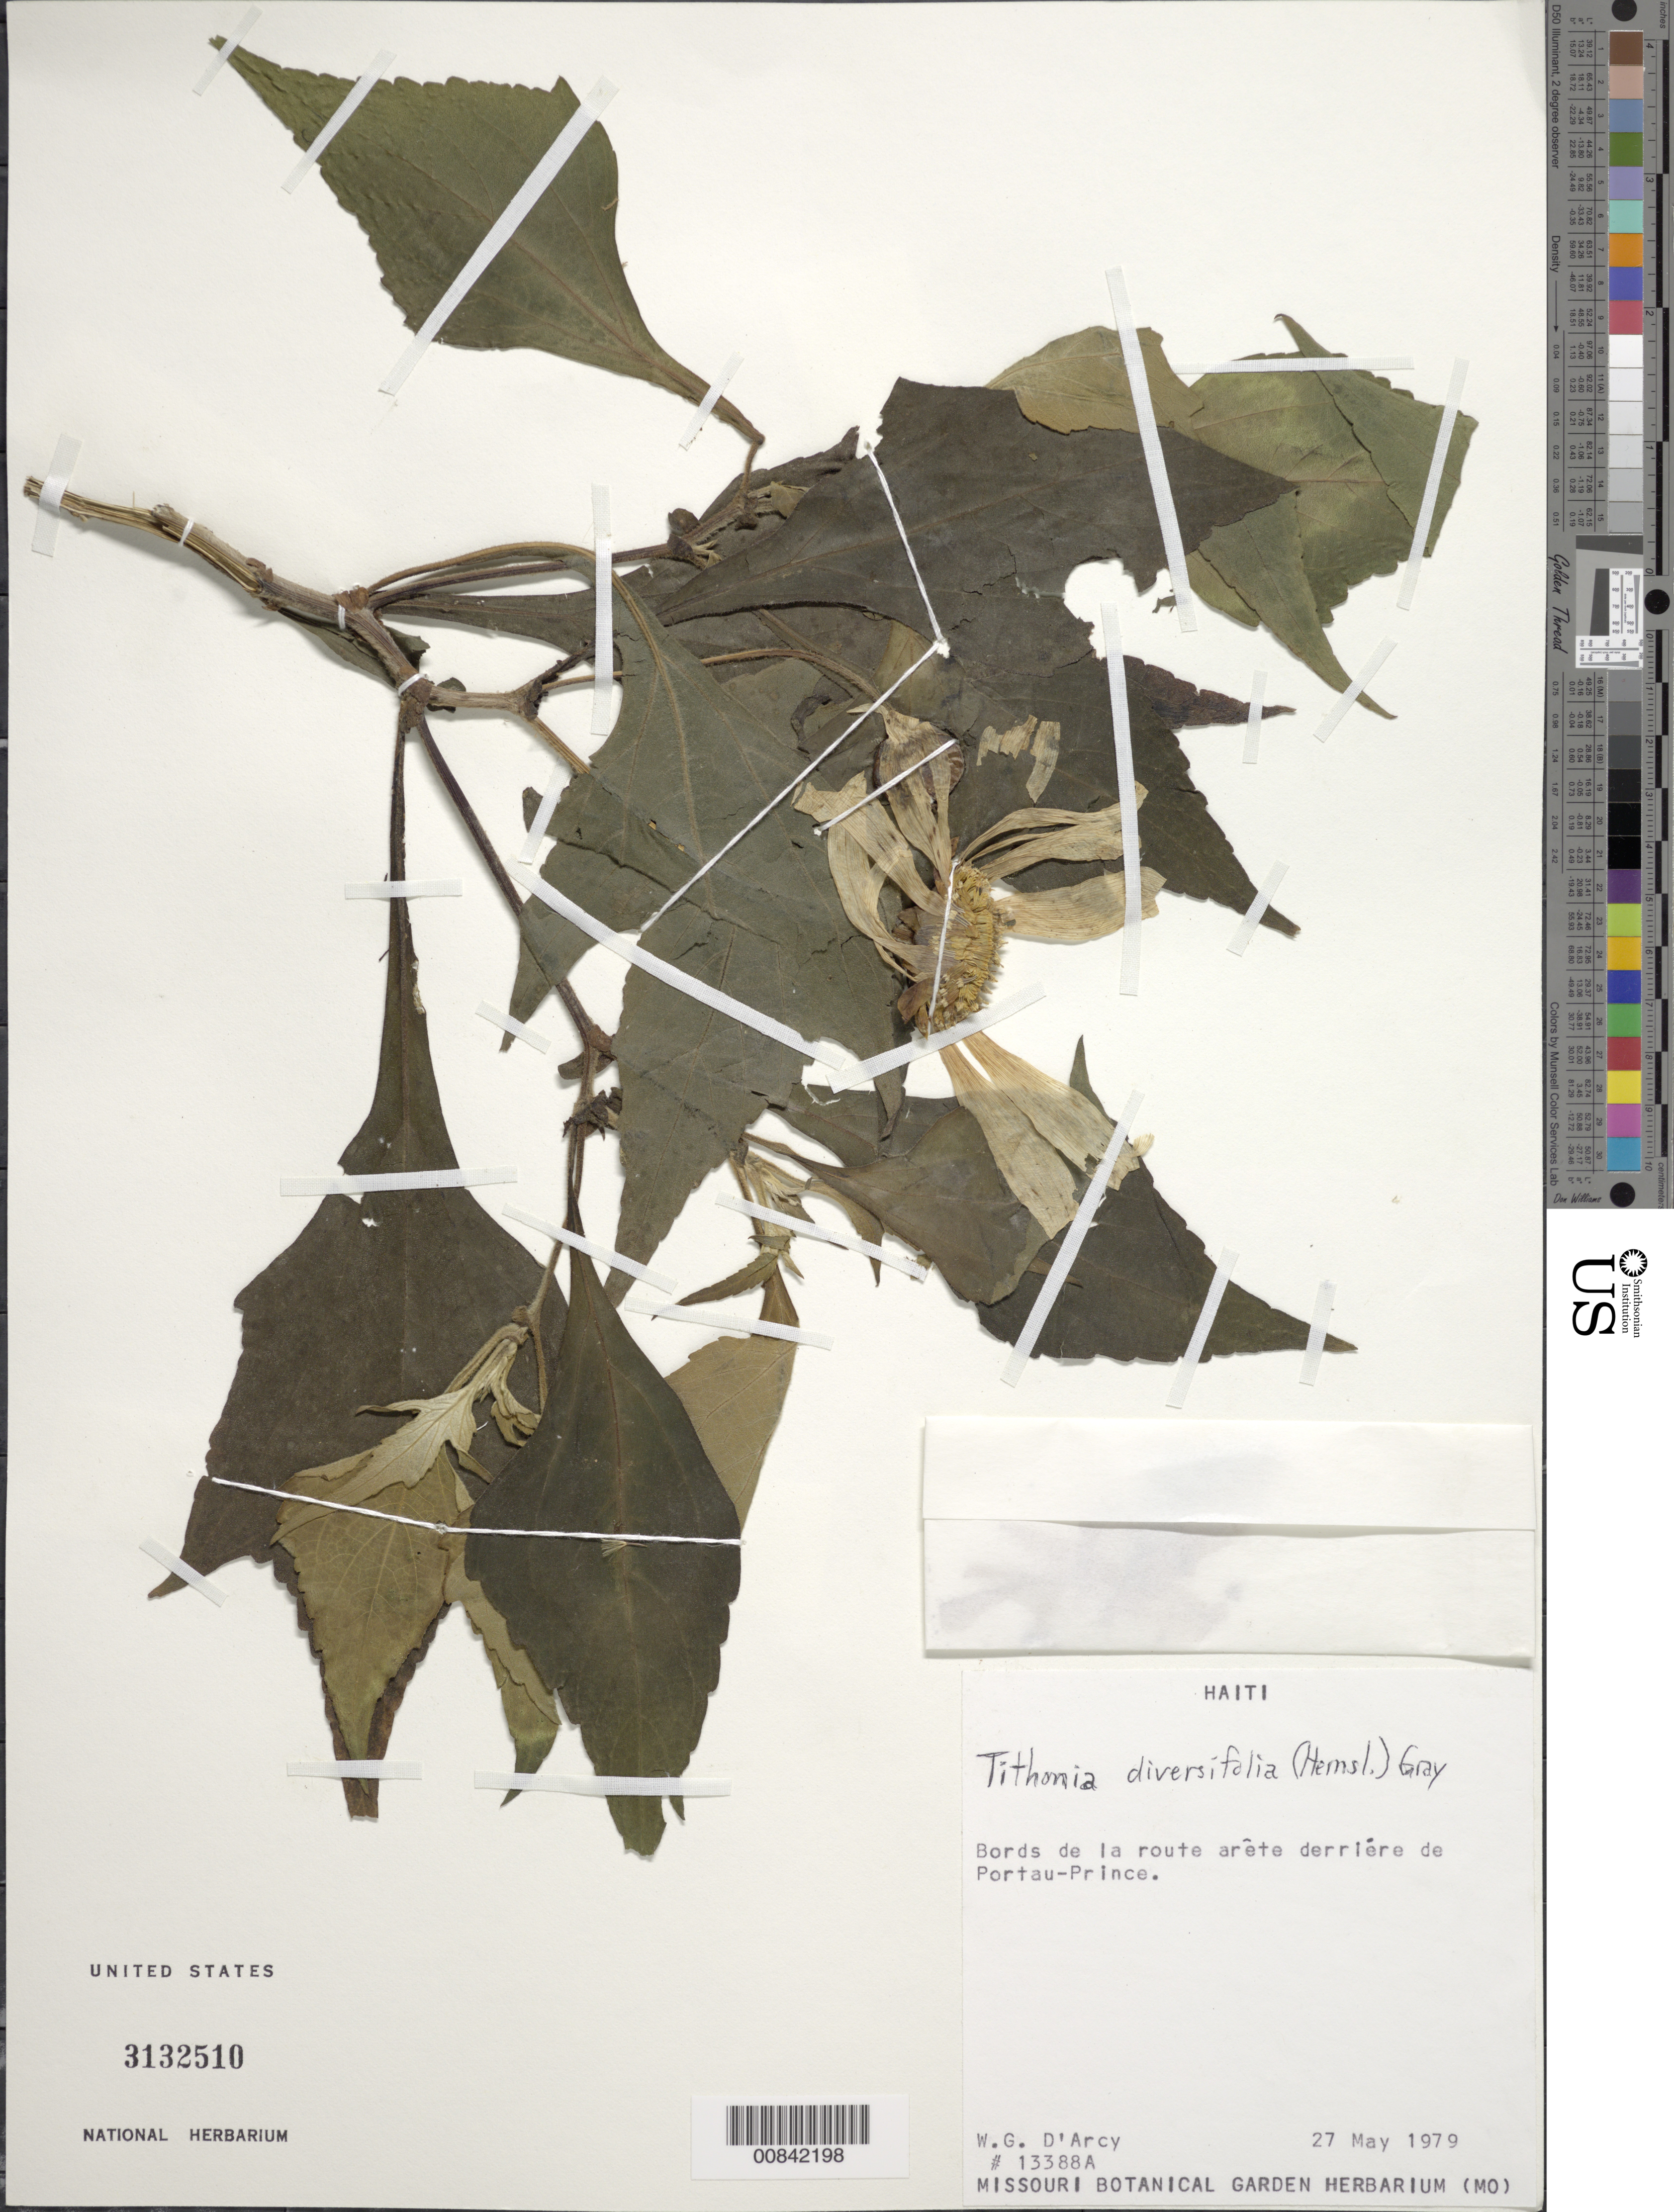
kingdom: Plantae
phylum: Tracheophyta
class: Magnoliopsida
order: Asterales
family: Asteraceae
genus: Tithonia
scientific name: Tithonia diversifolia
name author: (Hemsl.) A. Gray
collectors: W. G. D'Arcy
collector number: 13388A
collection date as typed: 27 May 1979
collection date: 1979-05-27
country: Haiti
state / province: Ouest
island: Hispaniola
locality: Bords de la route arête derriére de Port-au-Prince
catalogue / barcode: US 3132510